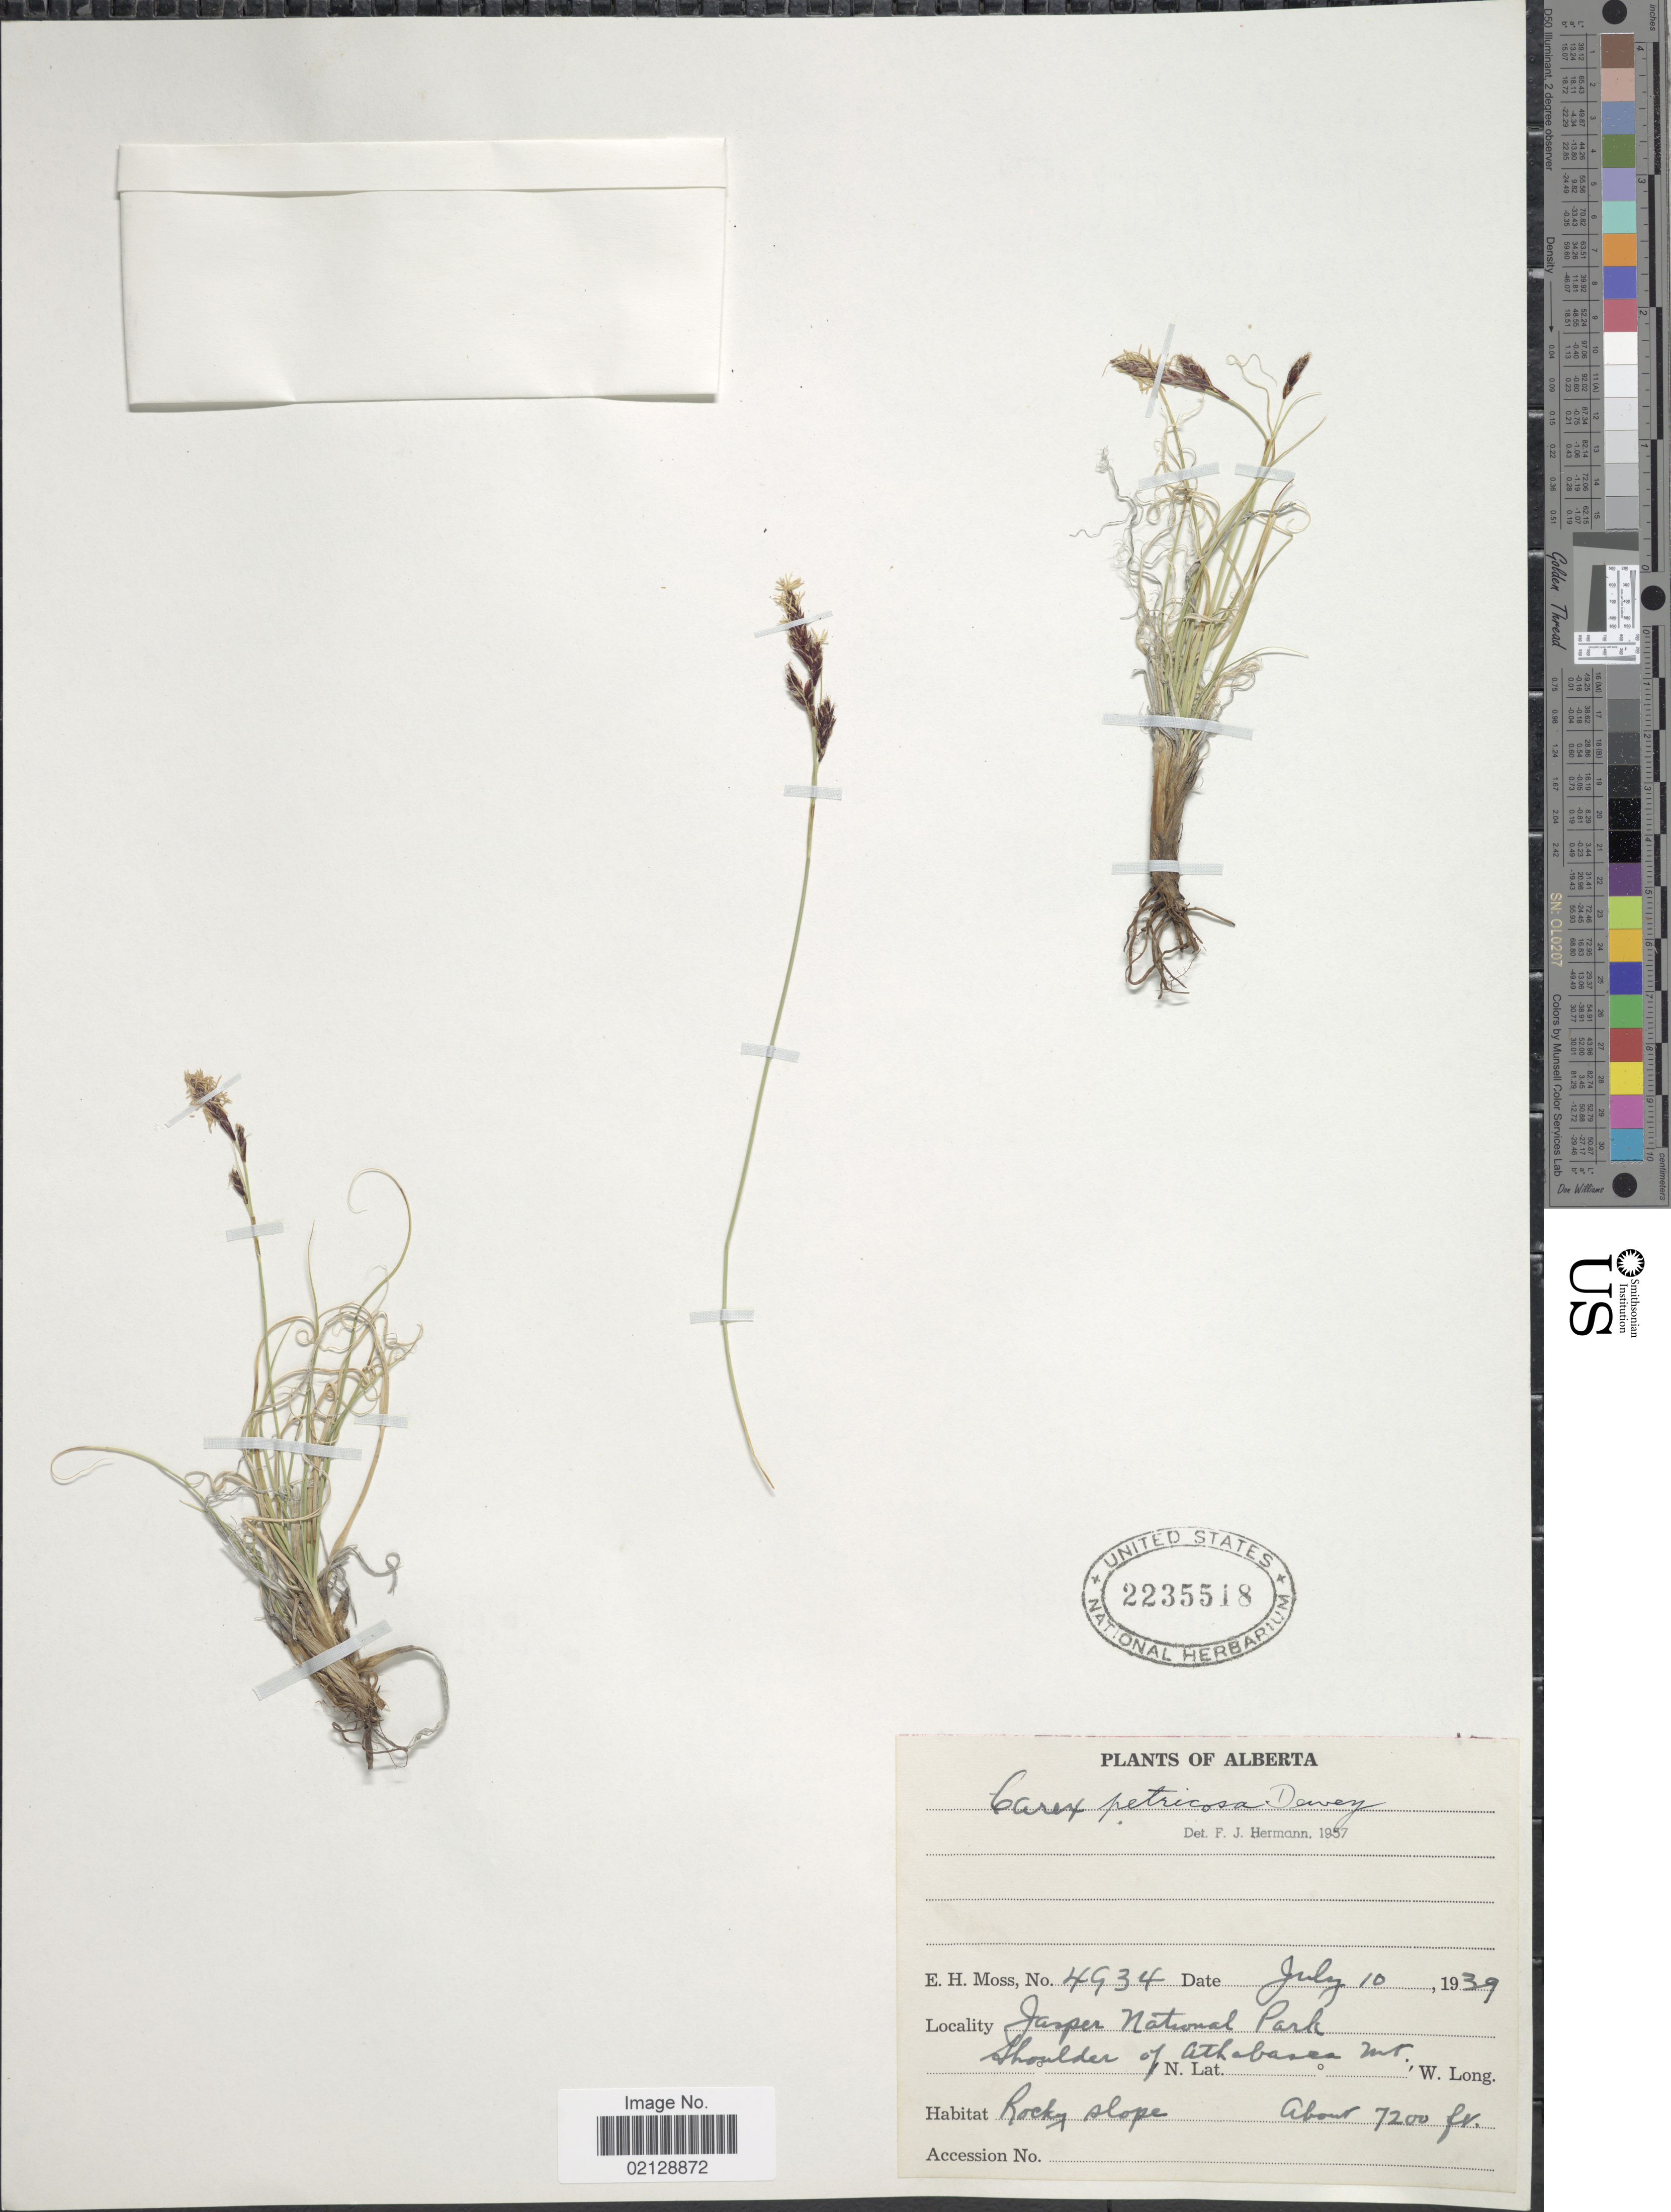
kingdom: Plantae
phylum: Tracheophyta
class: Liliopsida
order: Poales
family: Cyperaceae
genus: Carex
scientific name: Carex petricosa var. petricosa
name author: Dewey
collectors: E. Moss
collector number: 4934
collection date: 1939-07-10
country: Canada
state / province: Alberta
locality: Jasper National Park, Shoulder of Athabasas Mt.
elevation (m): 2195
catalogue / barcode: US 2235518